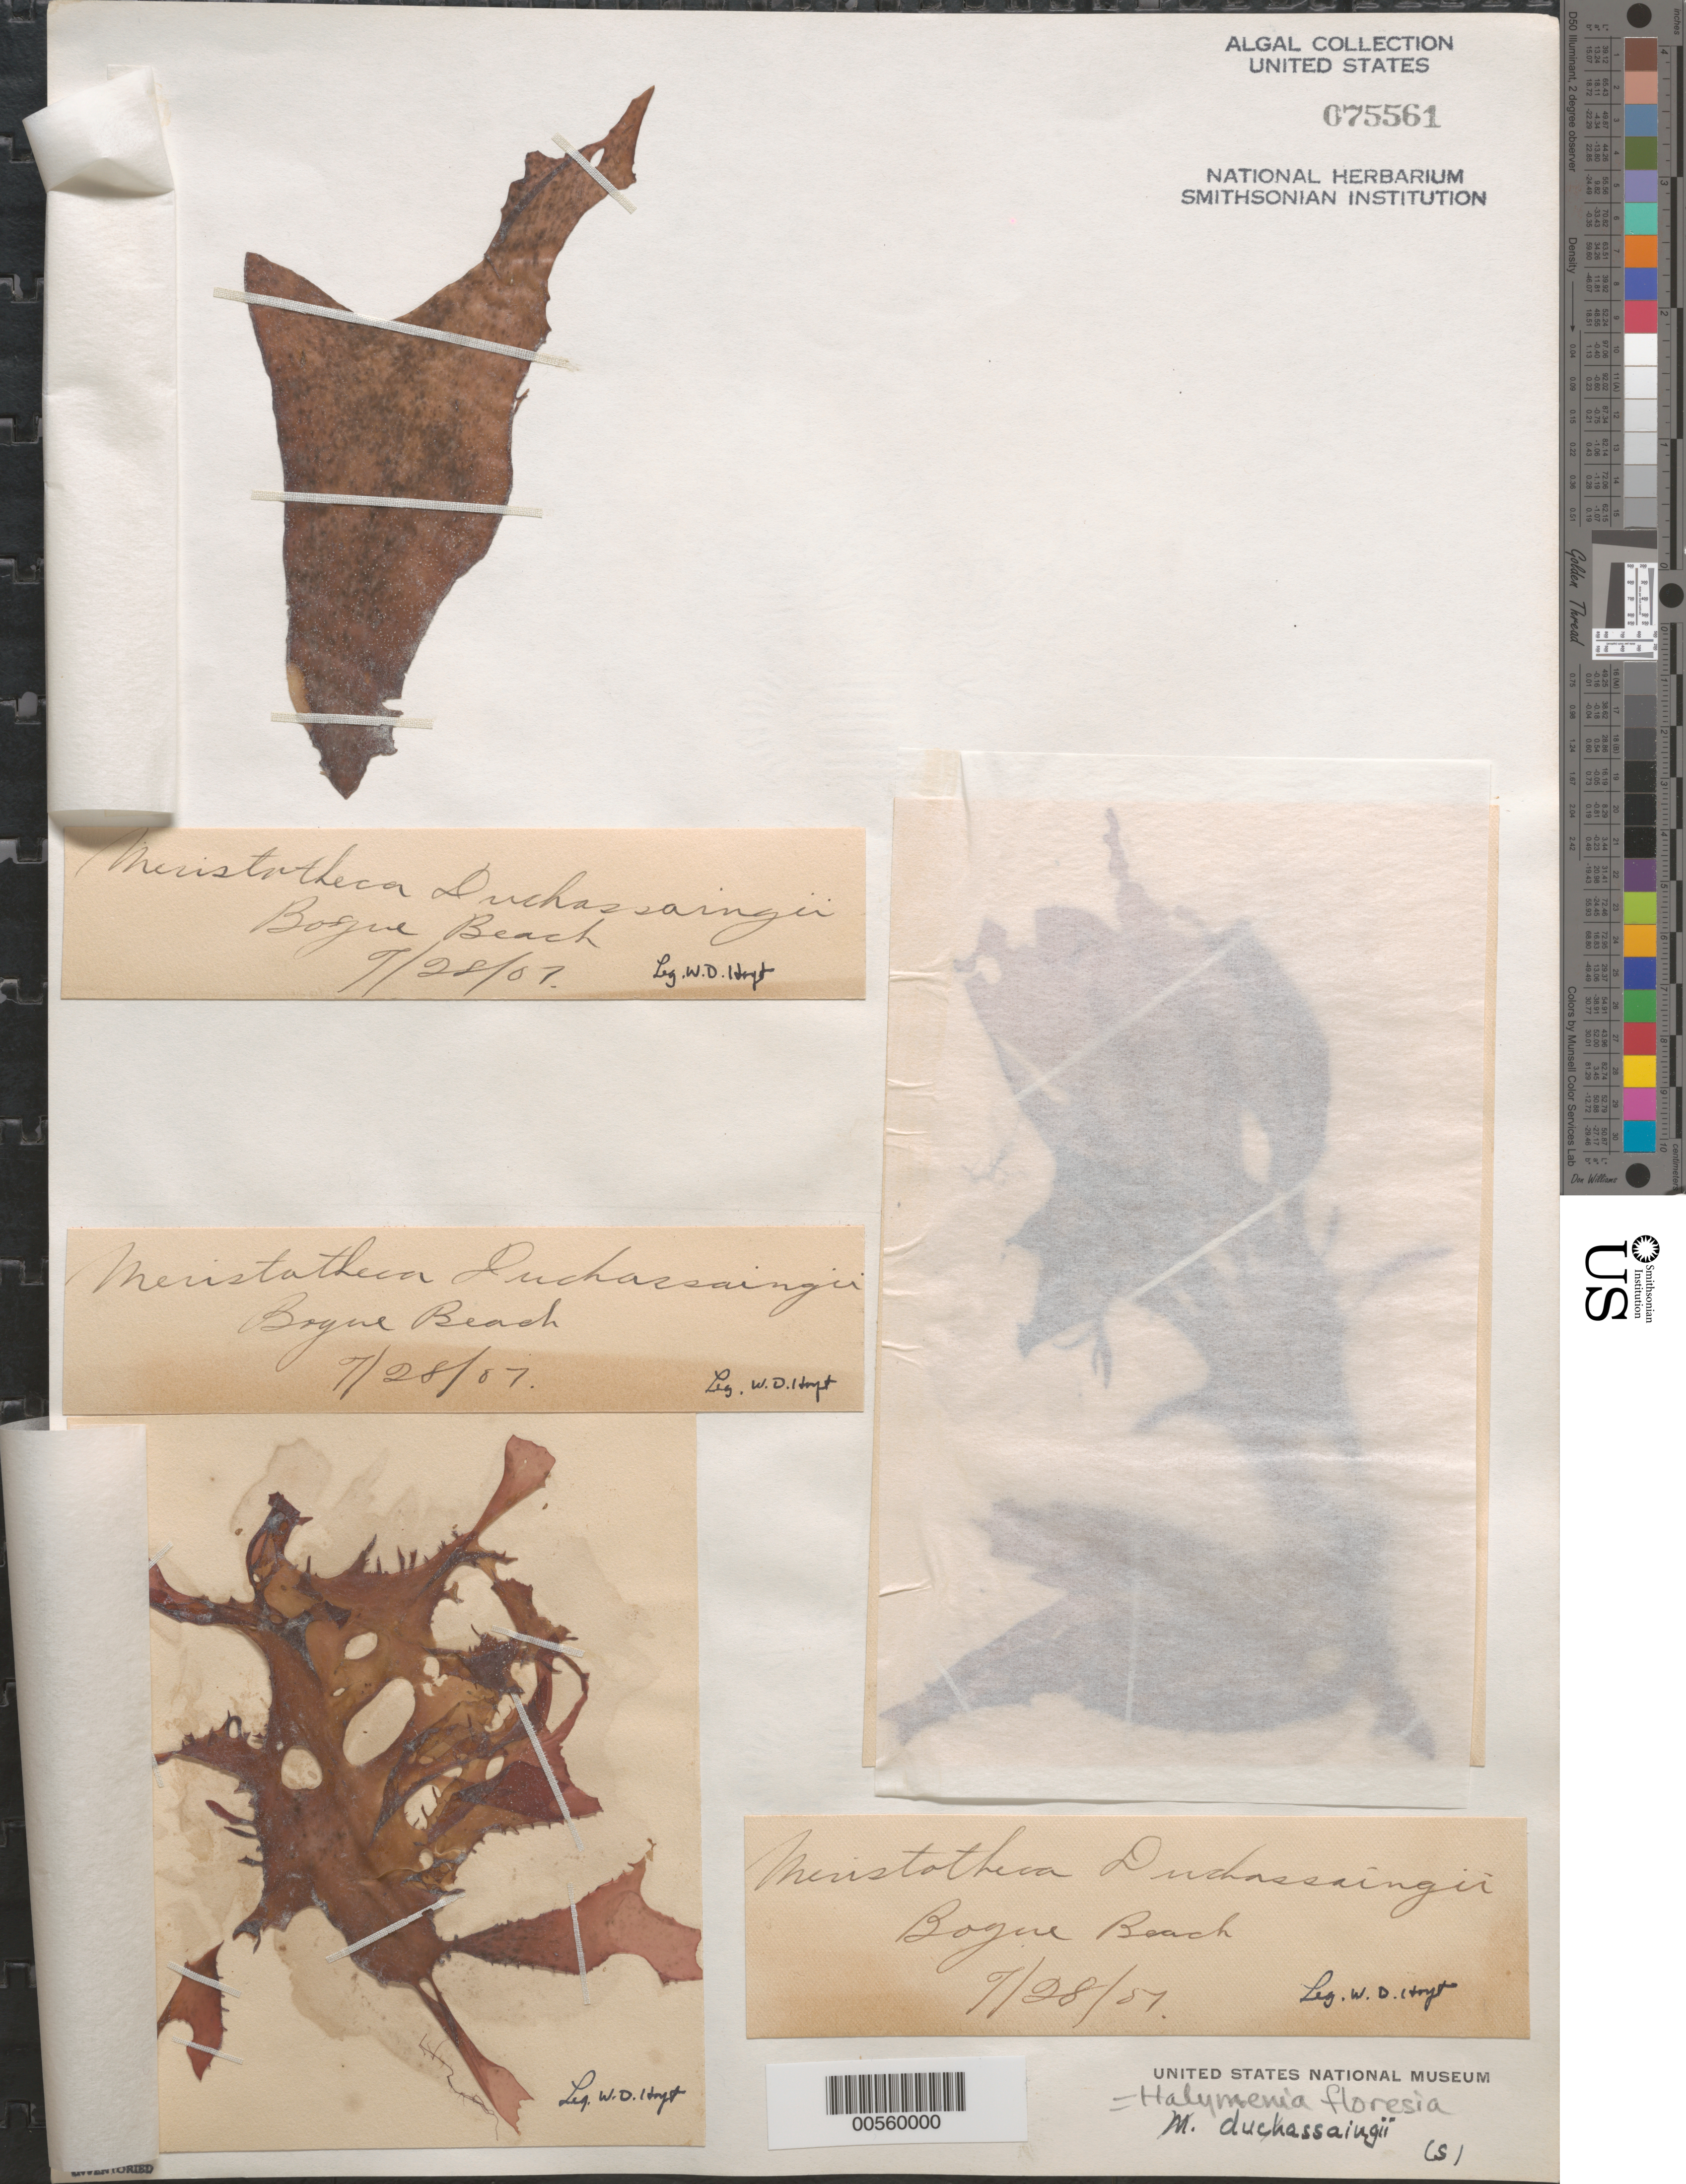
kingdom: Plantae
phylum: Rhodophyta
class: Florideophyceae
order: Halymeniales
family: Halymeniaceae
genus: Halymenia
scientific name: Halymenia floresii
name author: (Clemente) C. Agardh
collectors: W. D. Hoyt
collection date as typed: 28 Jul 1907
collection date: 1907-07-28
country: United States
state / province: North Carolina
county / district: Carteret County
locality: Beaufort, Bogue Beach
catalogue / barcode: US 75561